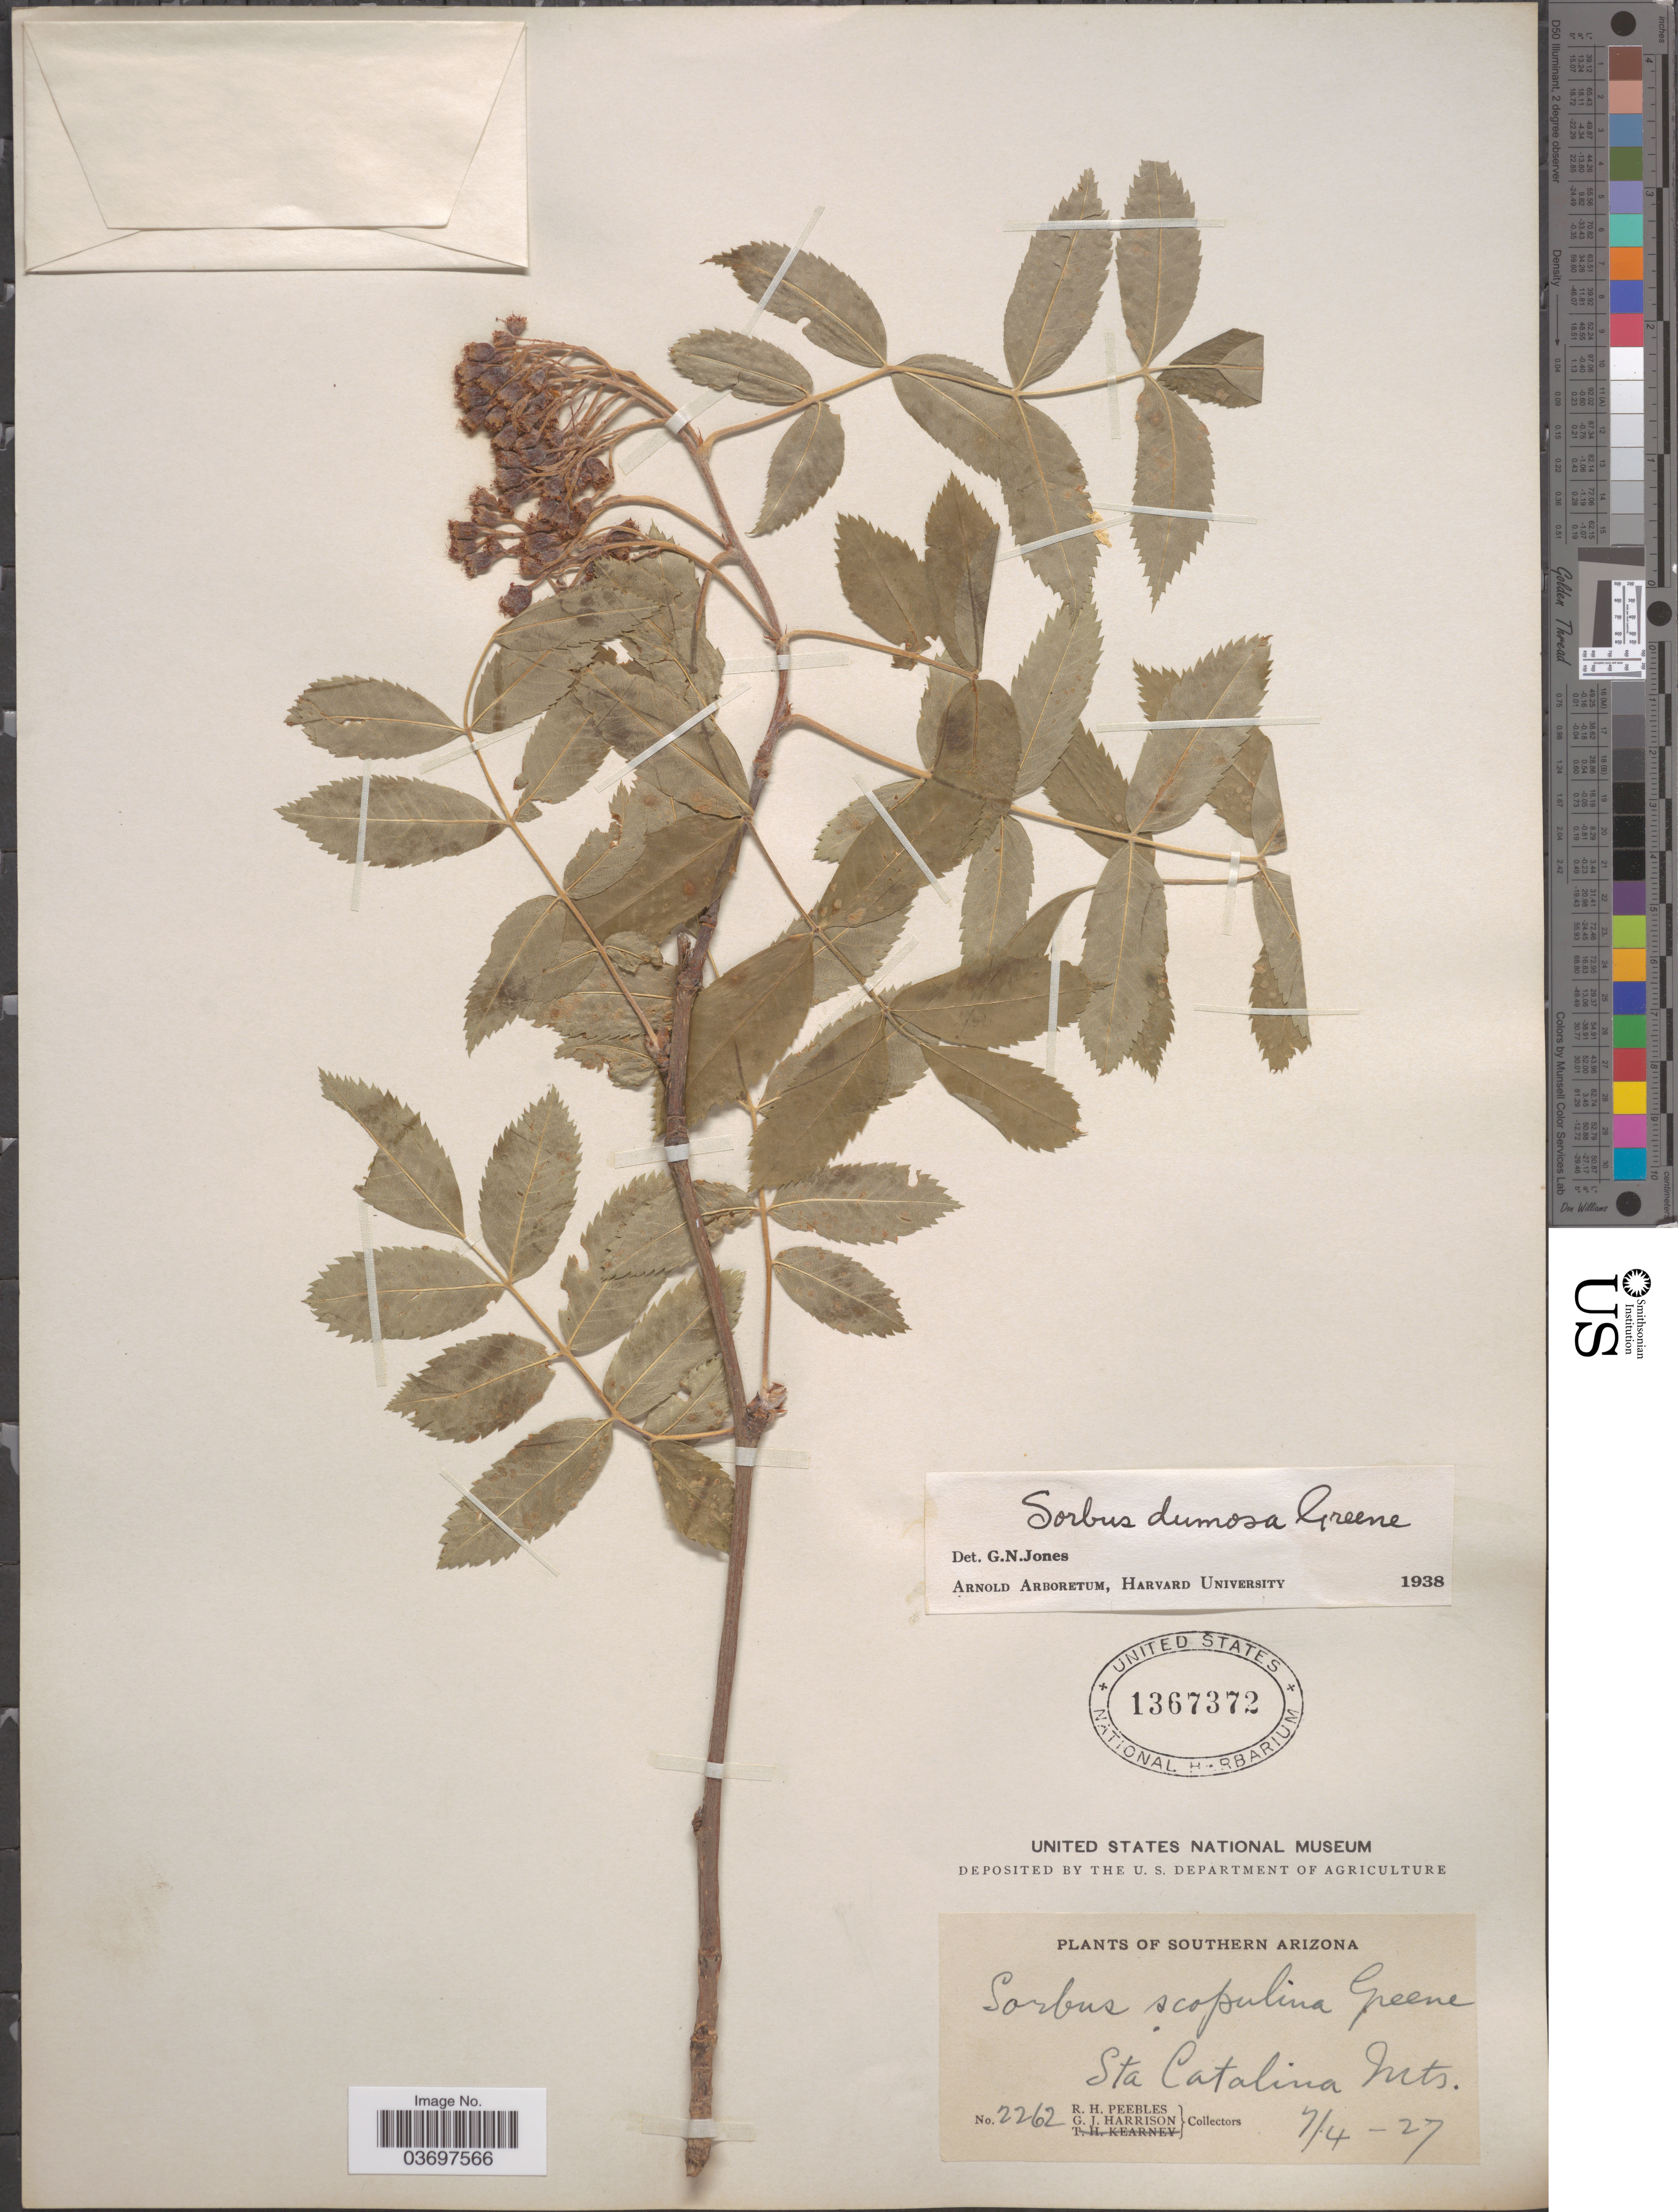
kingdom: Plantae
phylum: Tracheophyta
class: Magnoliopsida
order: Rosales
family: Rosaceae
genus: Sorbus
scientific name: Sorbus dumosa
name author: Greene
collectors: R. H. Peebles & G. J. Harrison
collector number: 2262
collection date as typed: Transcribed d/m/y: 4/7/27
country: United States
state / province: Arizona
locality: Southern Arizona. Sta Catalina Mts.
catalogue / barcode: US 1367372